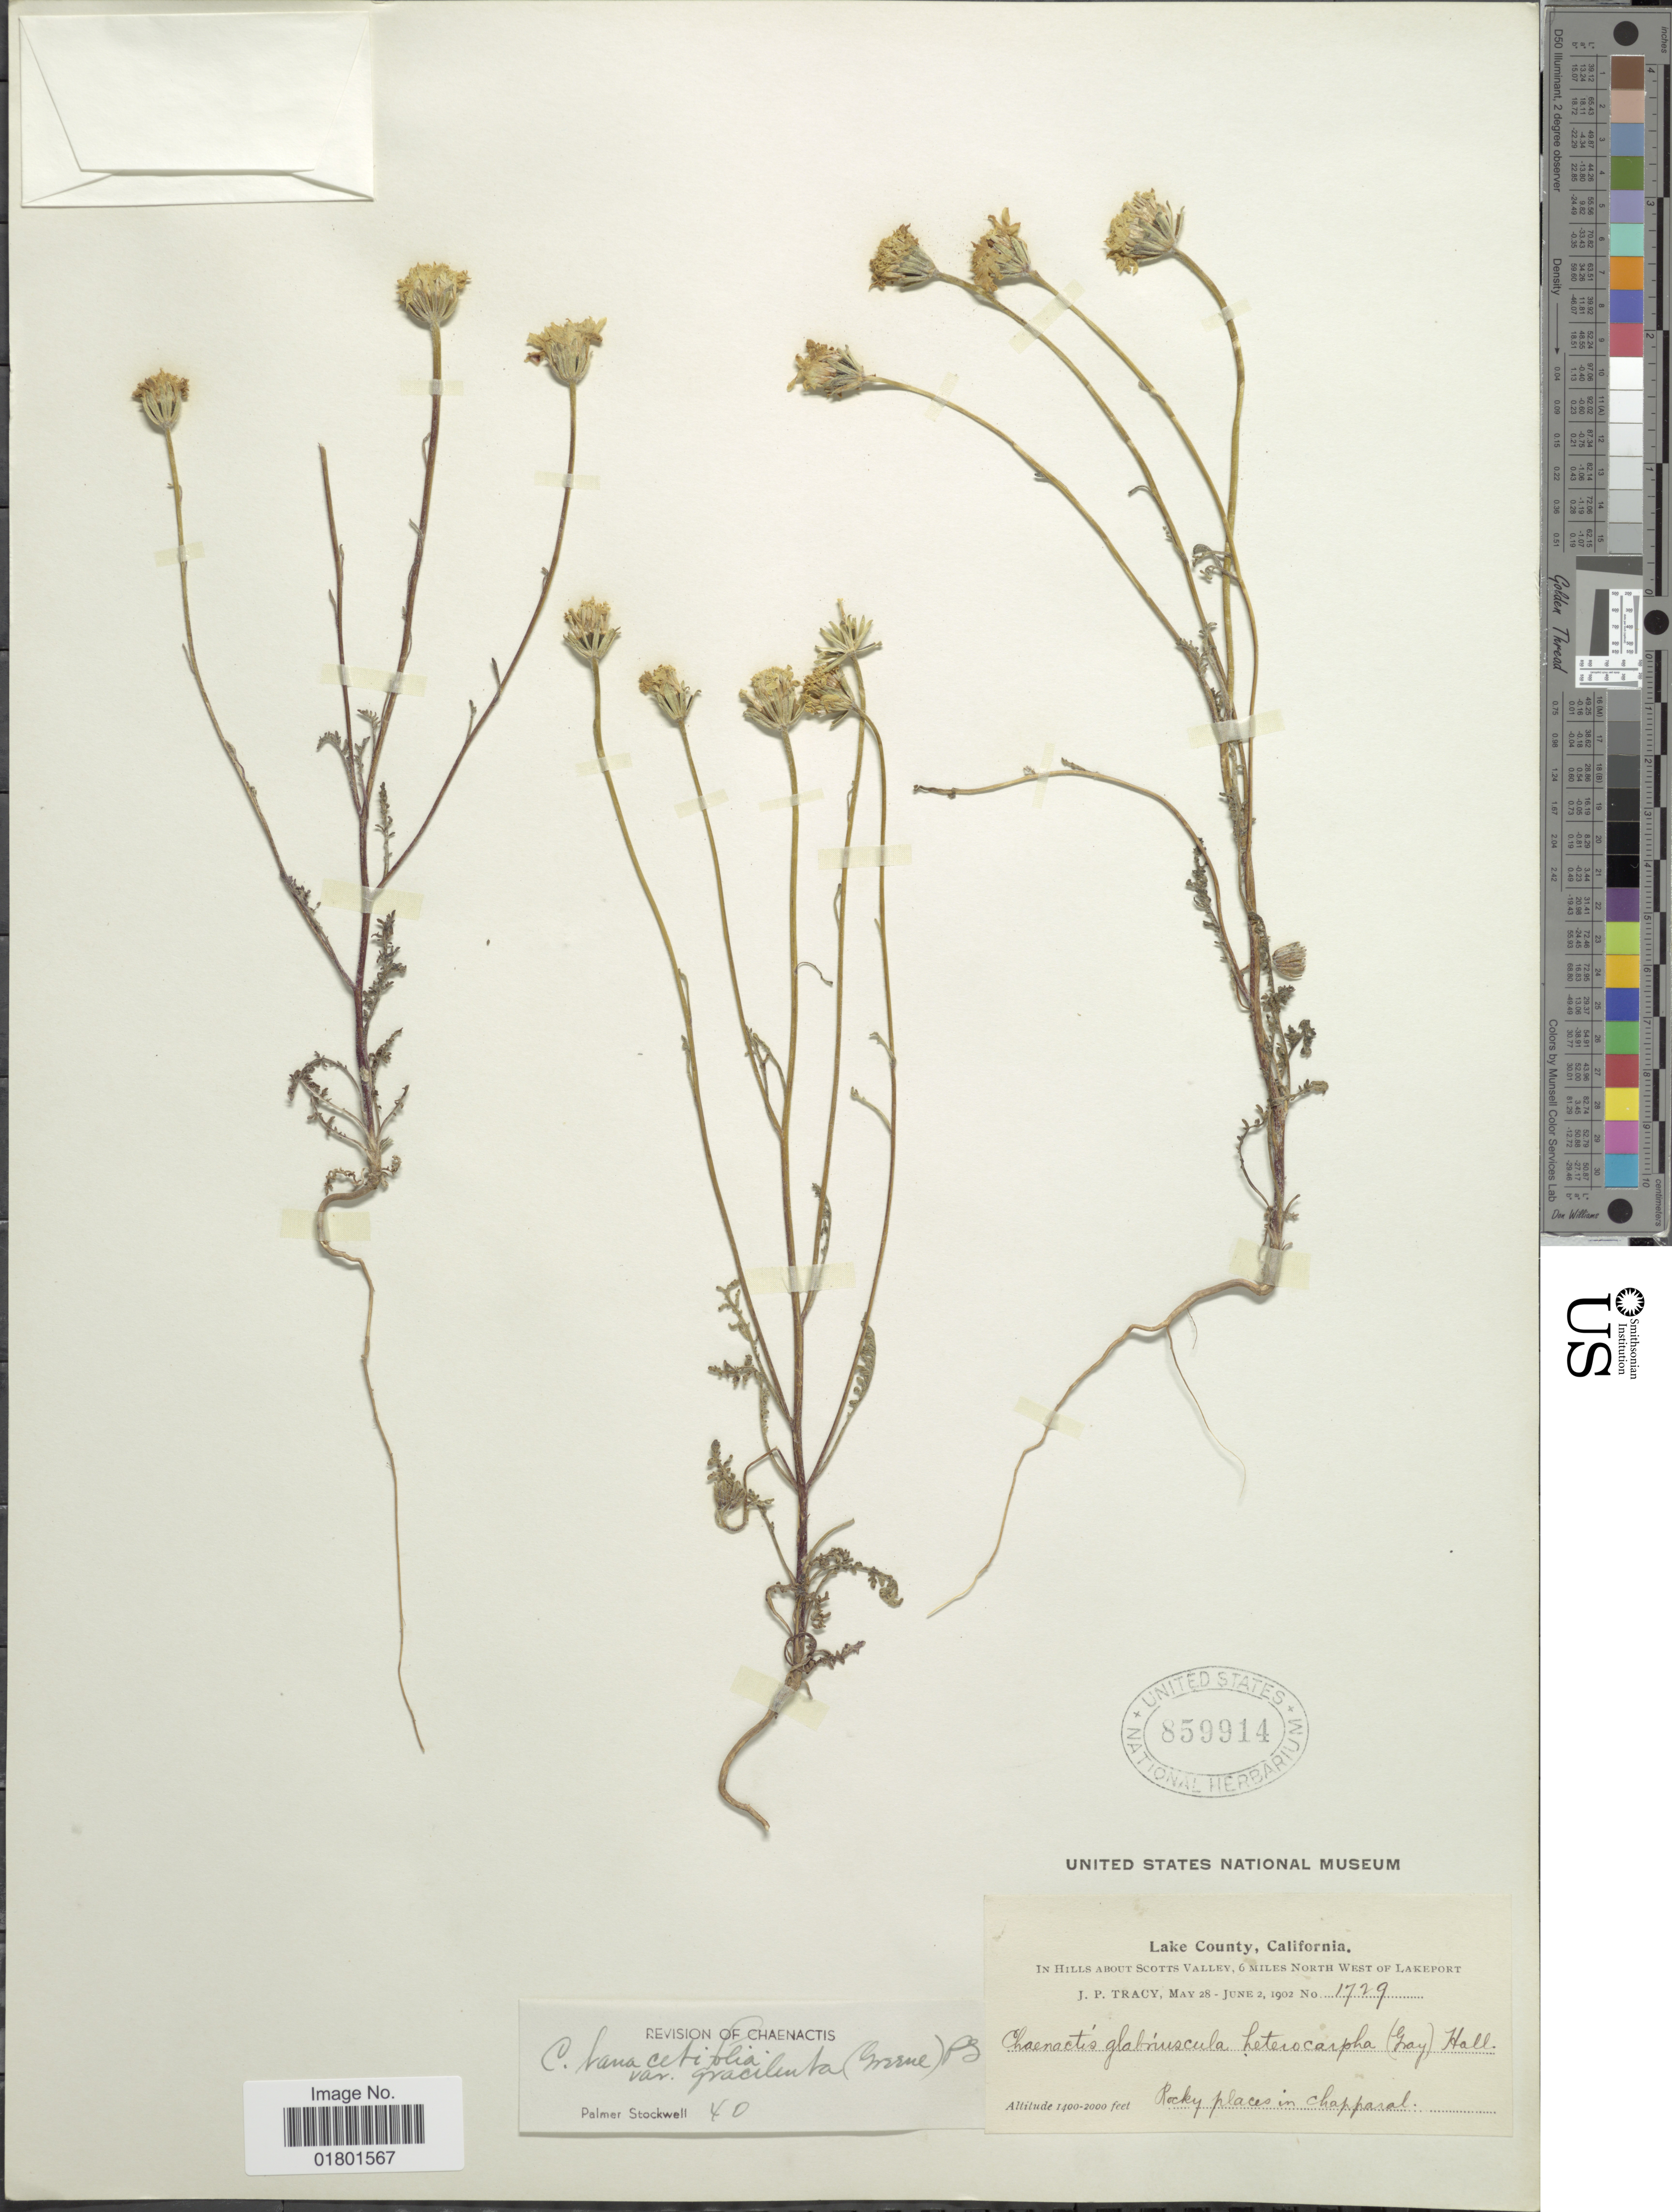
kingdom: Plantae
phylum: Tracheophyta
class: Magnoliopsida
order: Asterales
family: Asteraceae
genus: Chaenactis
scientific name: Chaenactis tanacetifolia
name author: A. Gray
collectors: J. Tracy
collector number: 1729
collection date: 1902-05-28/1902-06-02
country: United States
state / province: California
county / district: Lake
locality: Lake County, in hills about Scotts Valley, 6 miles North West of Lakeport, rocky places in chapparal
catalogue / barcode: US 859914